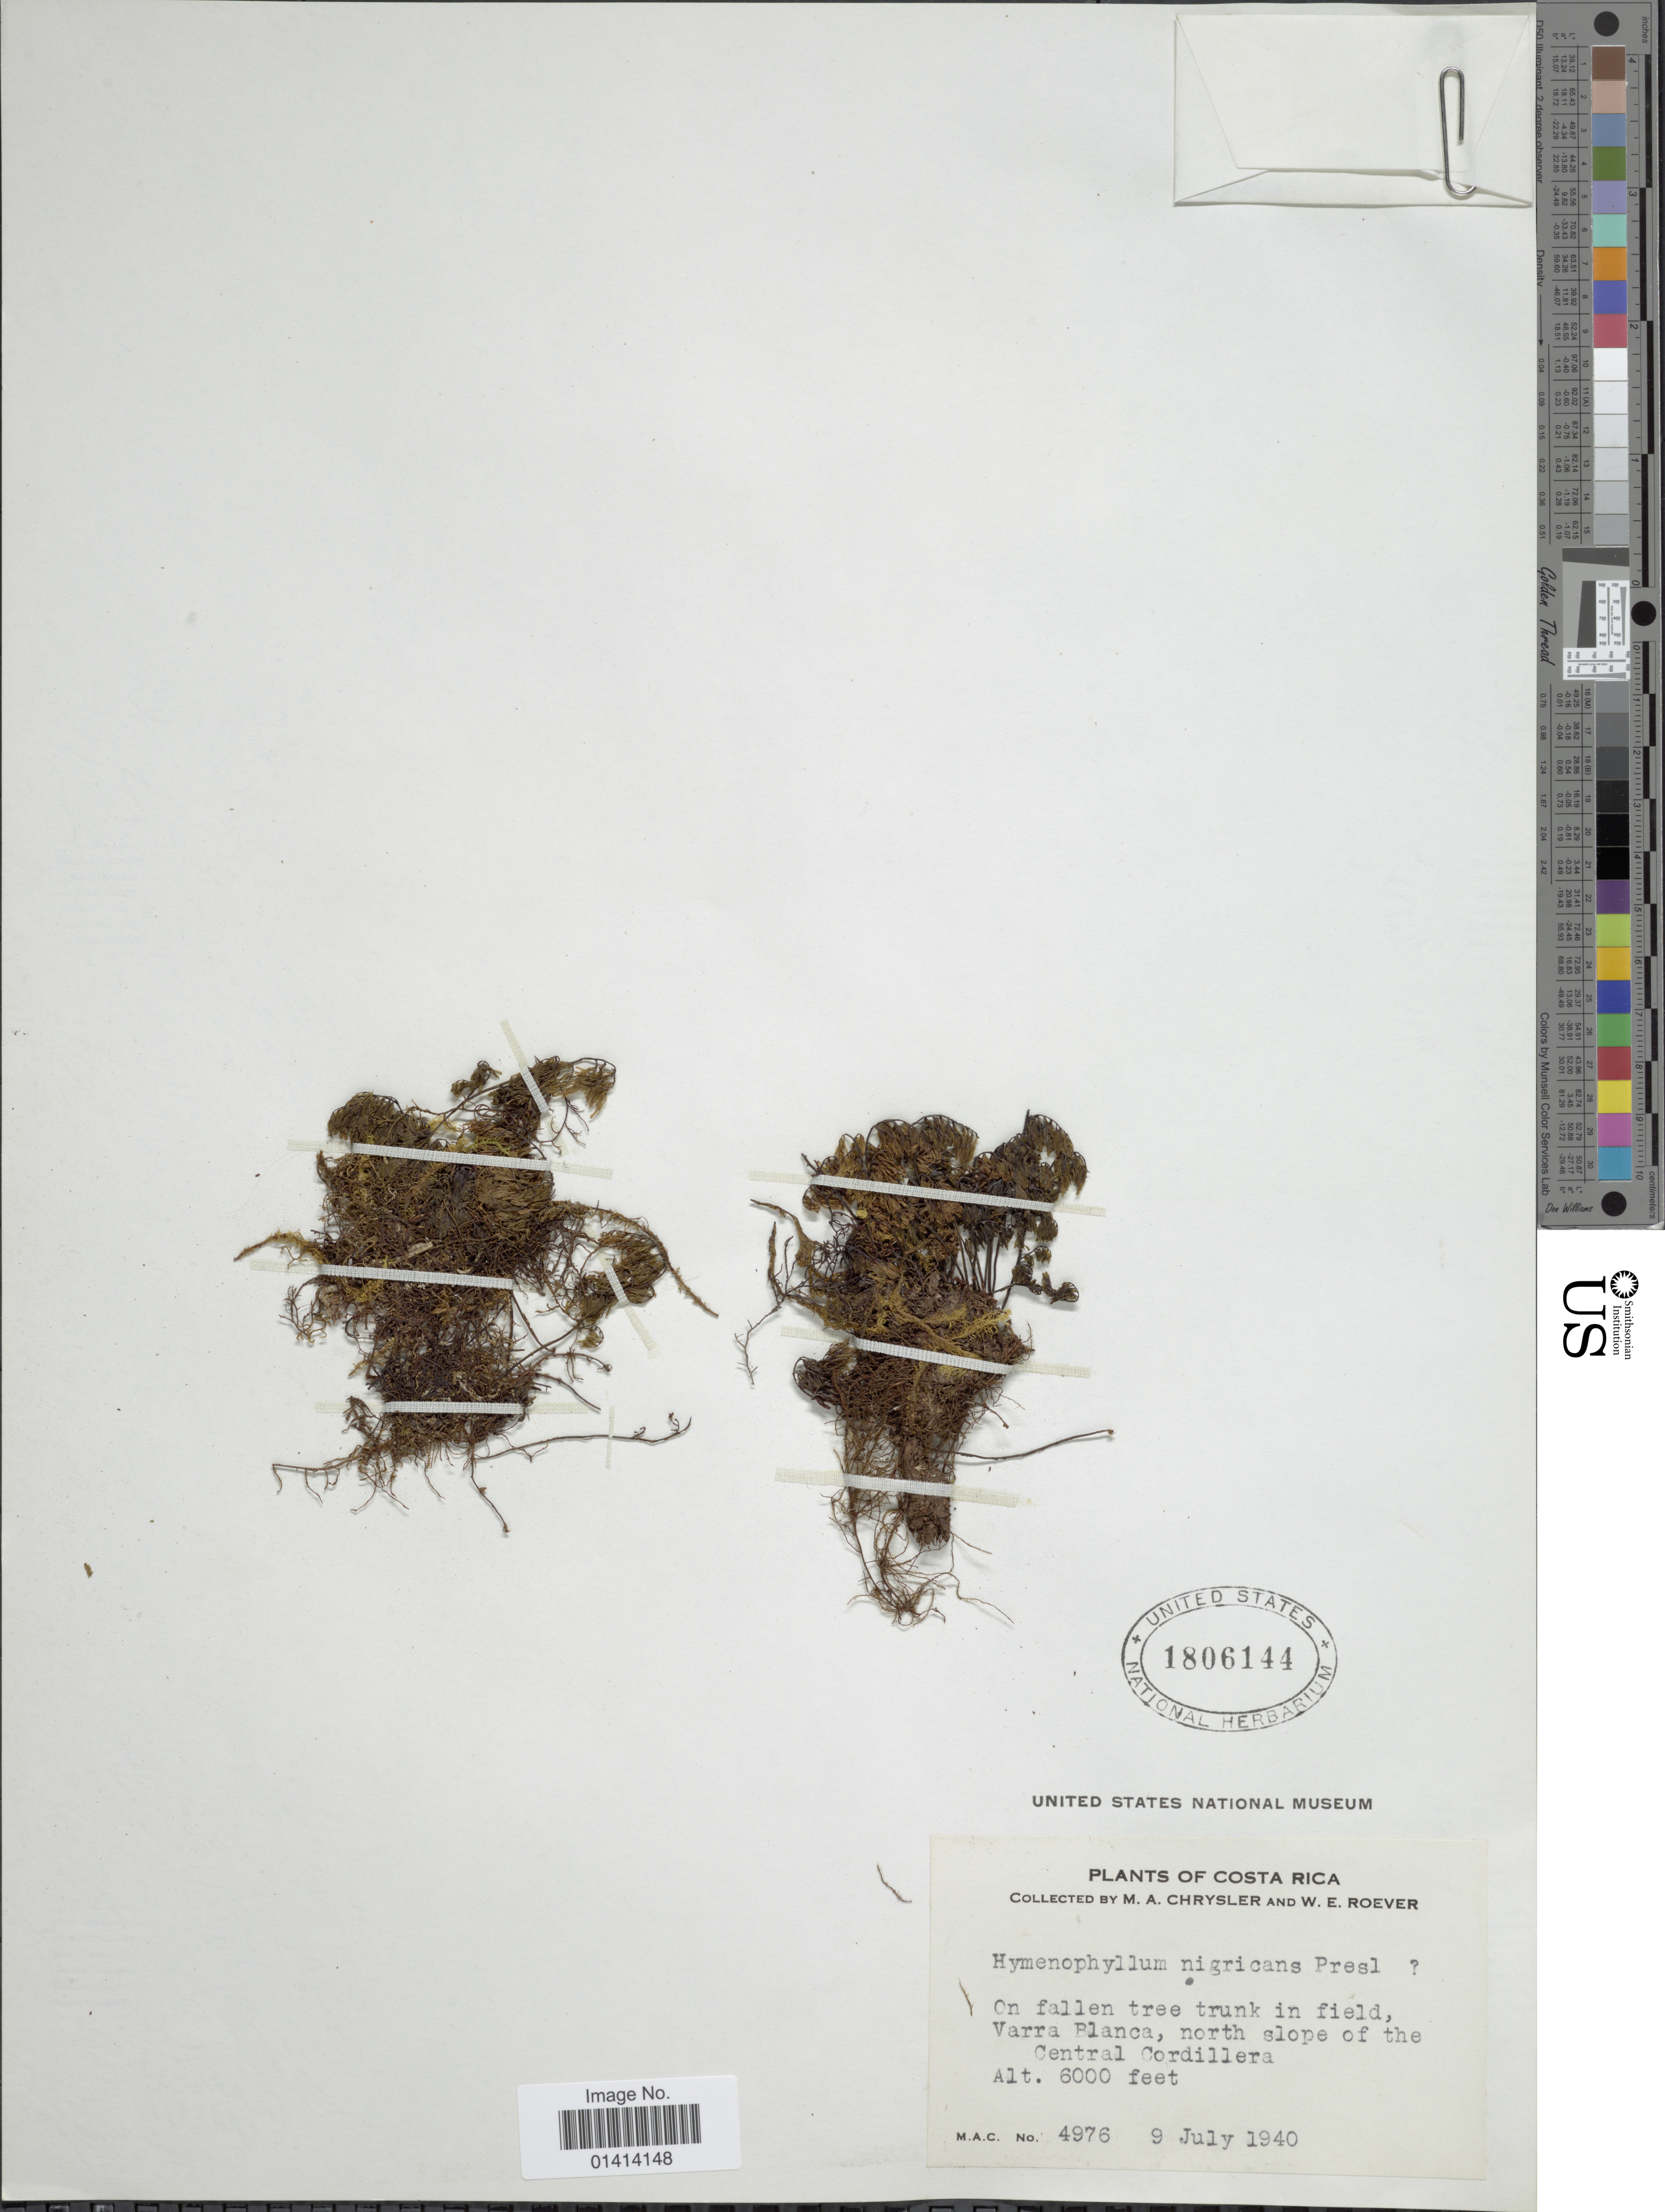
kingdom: Plantae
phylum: Tracheophyta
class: Polypodiopsida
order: Hymenophyllales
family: Hymenophyllaceae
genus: Hymenophyllum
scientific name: Hymenophyllum myriocarpum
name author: Hook.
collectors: M. A. Chrysler & W. Roever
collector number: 4976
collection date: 1940-07-09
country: Costa Rica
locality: Varra Blanca, north slope of the Central Cordillera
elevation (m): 1829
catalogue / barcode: US 1806144